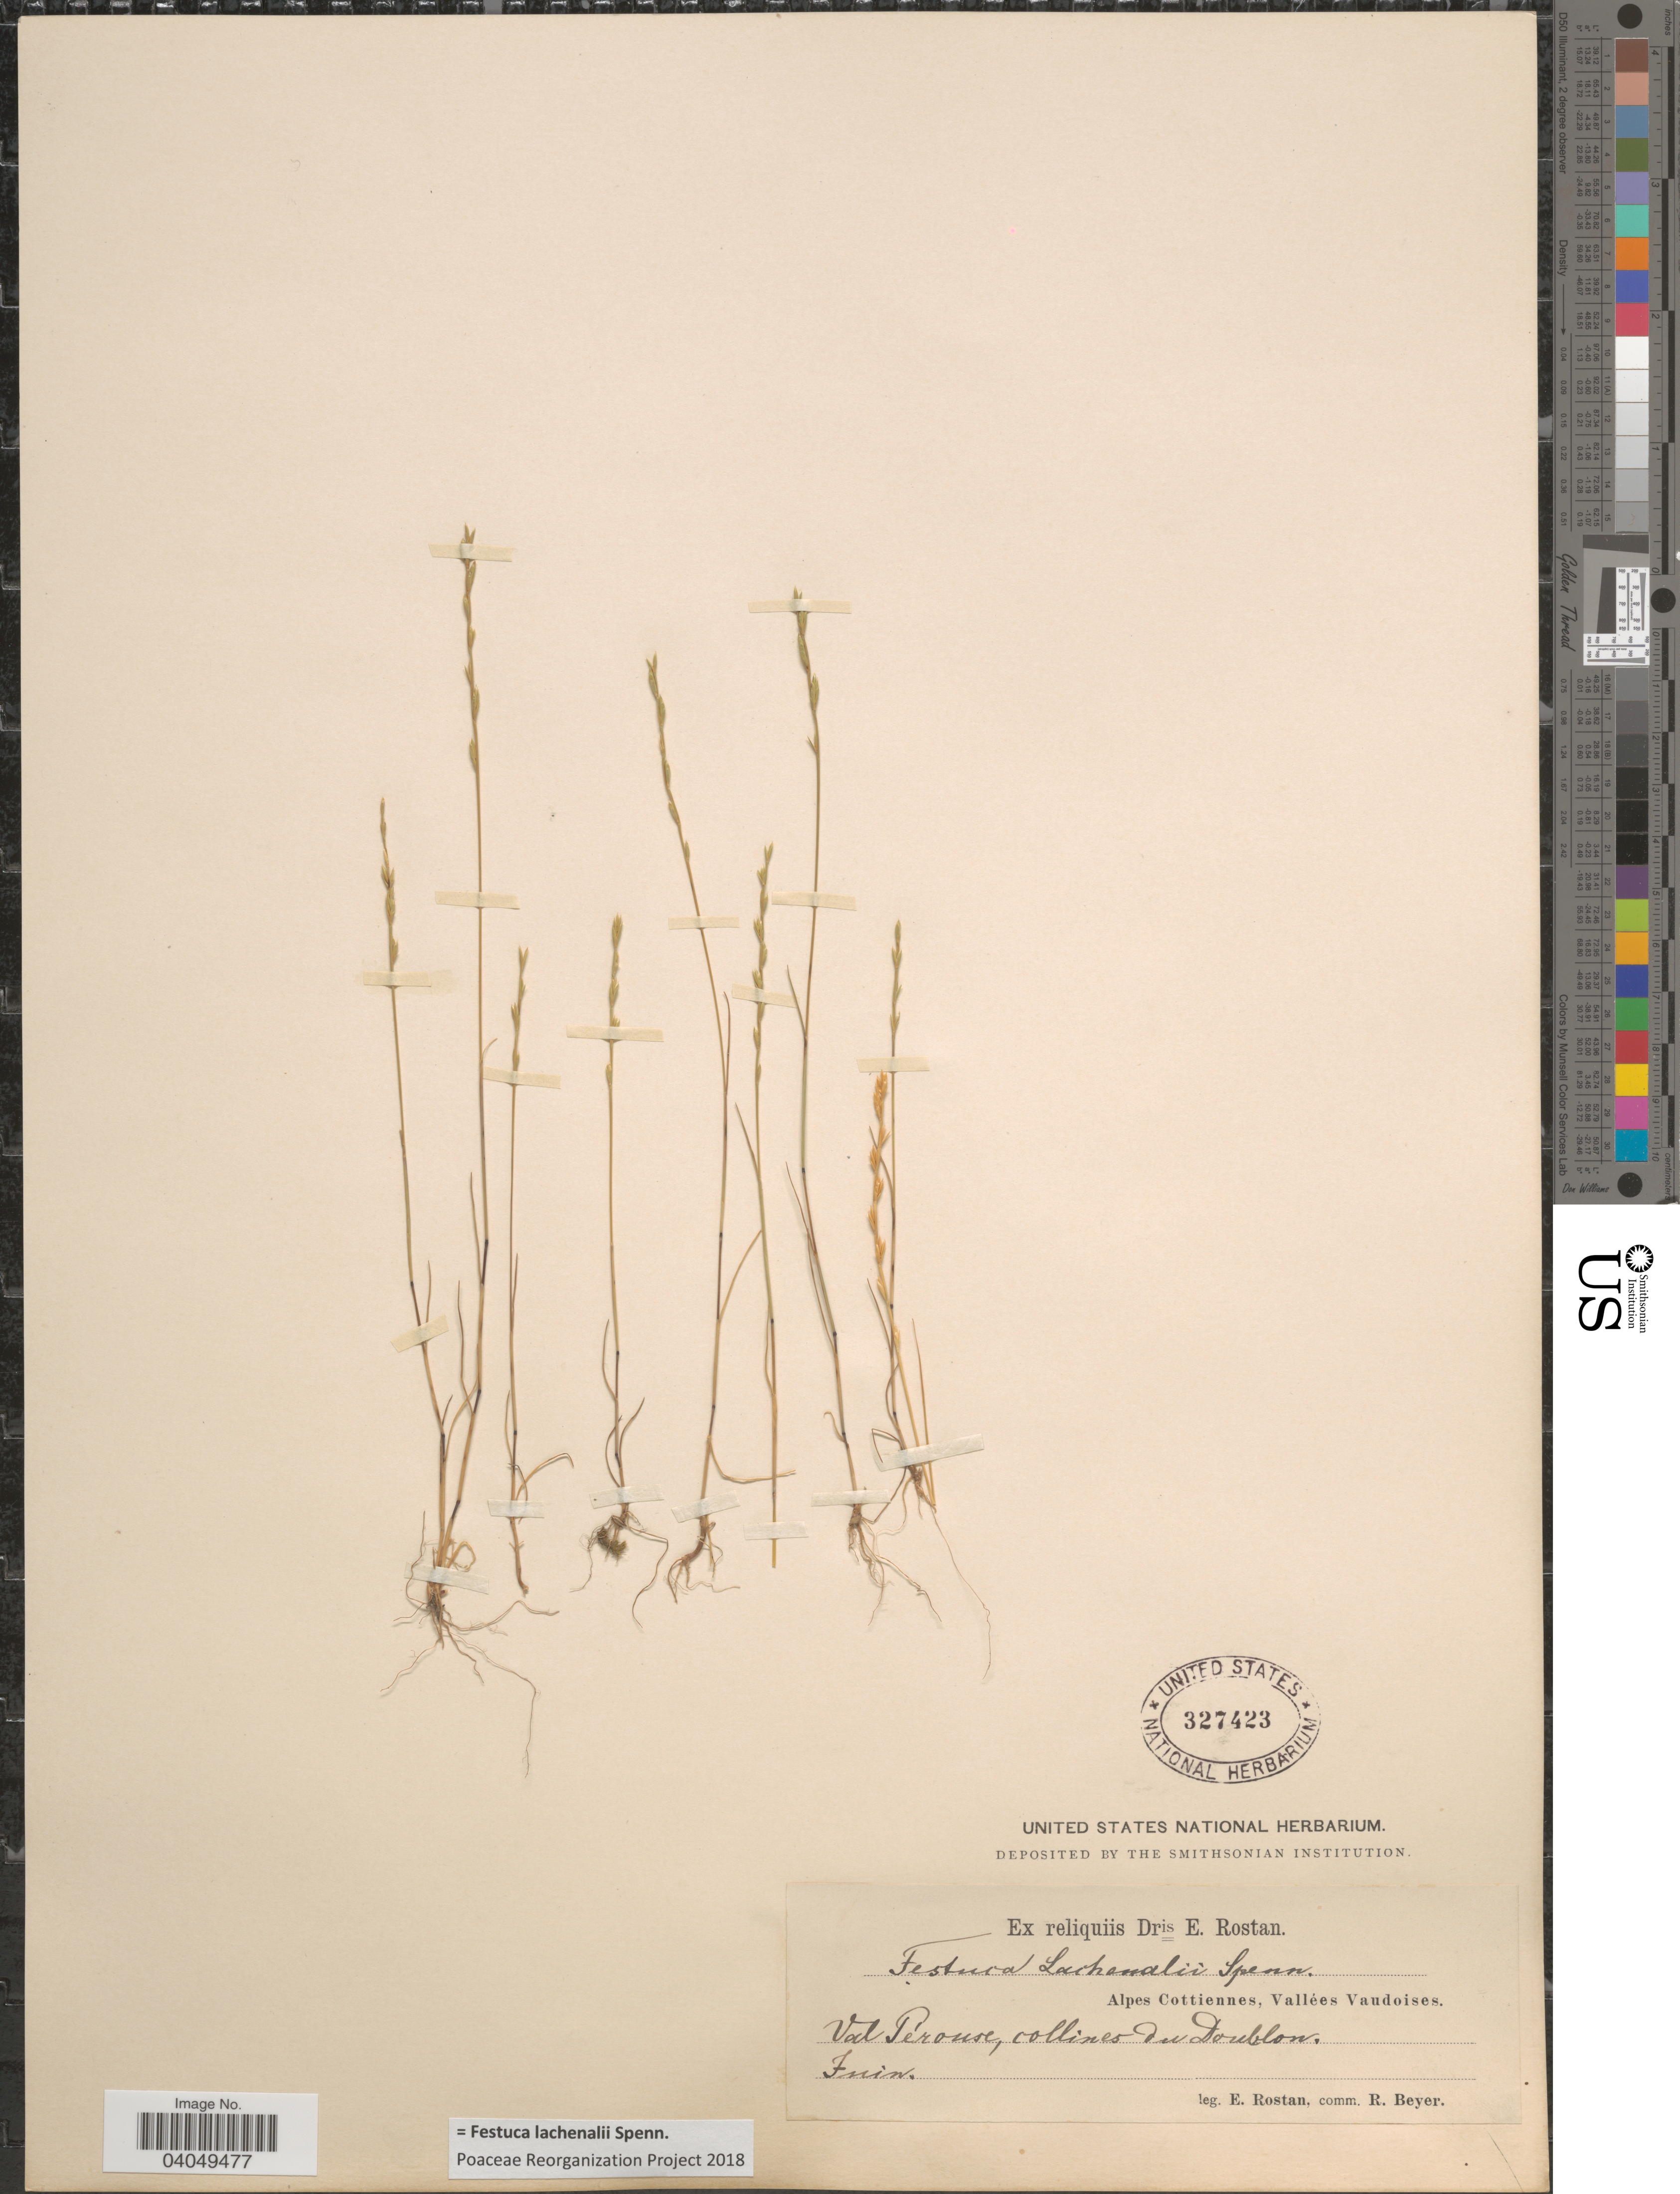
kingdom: Plantae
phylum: Tracheophyta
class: Liliopsida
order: Poales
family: Poaceae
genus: Festuca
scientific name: Festuca lachenalii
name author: Spenn.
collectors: E. Rostan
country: Italy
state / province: Piedmont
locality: Alpes Cottiennes, Vallées Vaudoises. Val Pérouse (Val Perosa= Val Chisone), collines du Doublon.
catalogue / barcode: US 327423